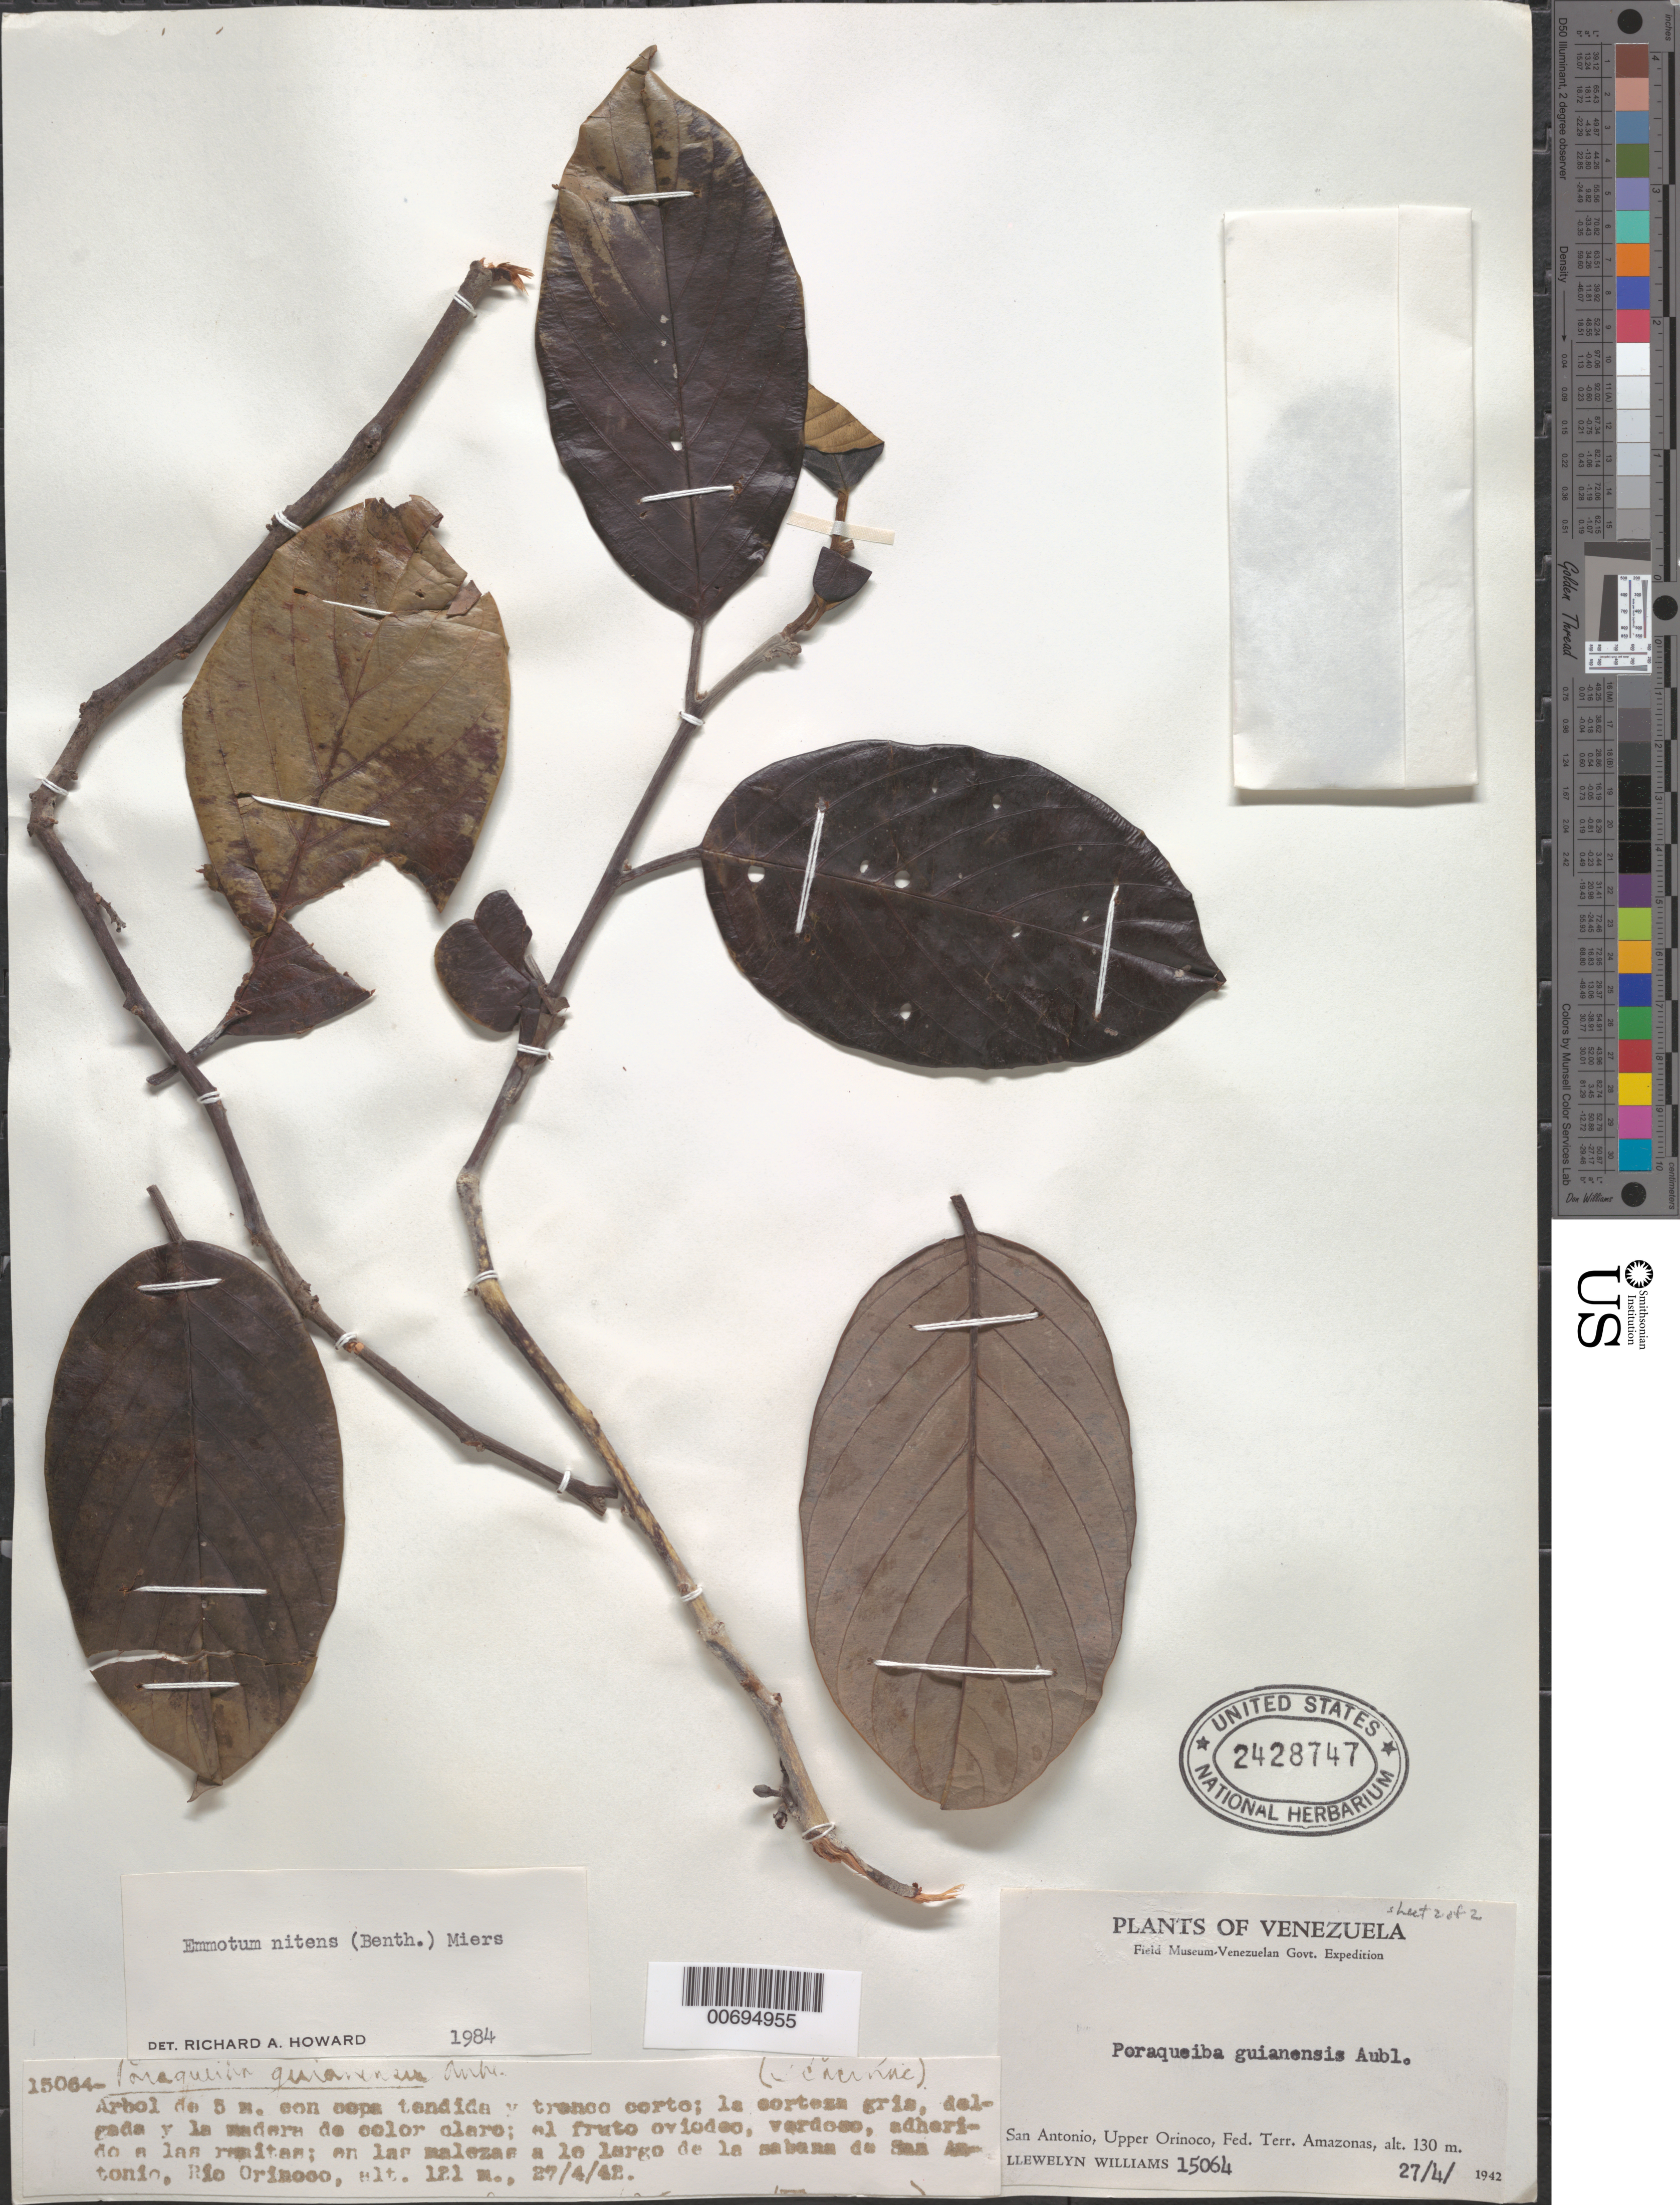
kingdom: Plantae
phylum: Tracheophyta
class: Magnoliopsida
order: Metteniusales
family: Metteniusaceae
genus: Emmotum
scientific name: Emmotum nitens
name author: Desv. ex Ham.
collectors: Ll. Williams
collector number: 15064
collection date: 1942-04-27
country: Venezuela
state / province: Amazonas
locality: San Antonio, Upper Orinoco, Fed. Terr. Amazonas. En las malezas a lo largo de la sabana de San Antonio, Rio Orinoco.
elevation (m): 121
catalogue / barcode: US 2428747